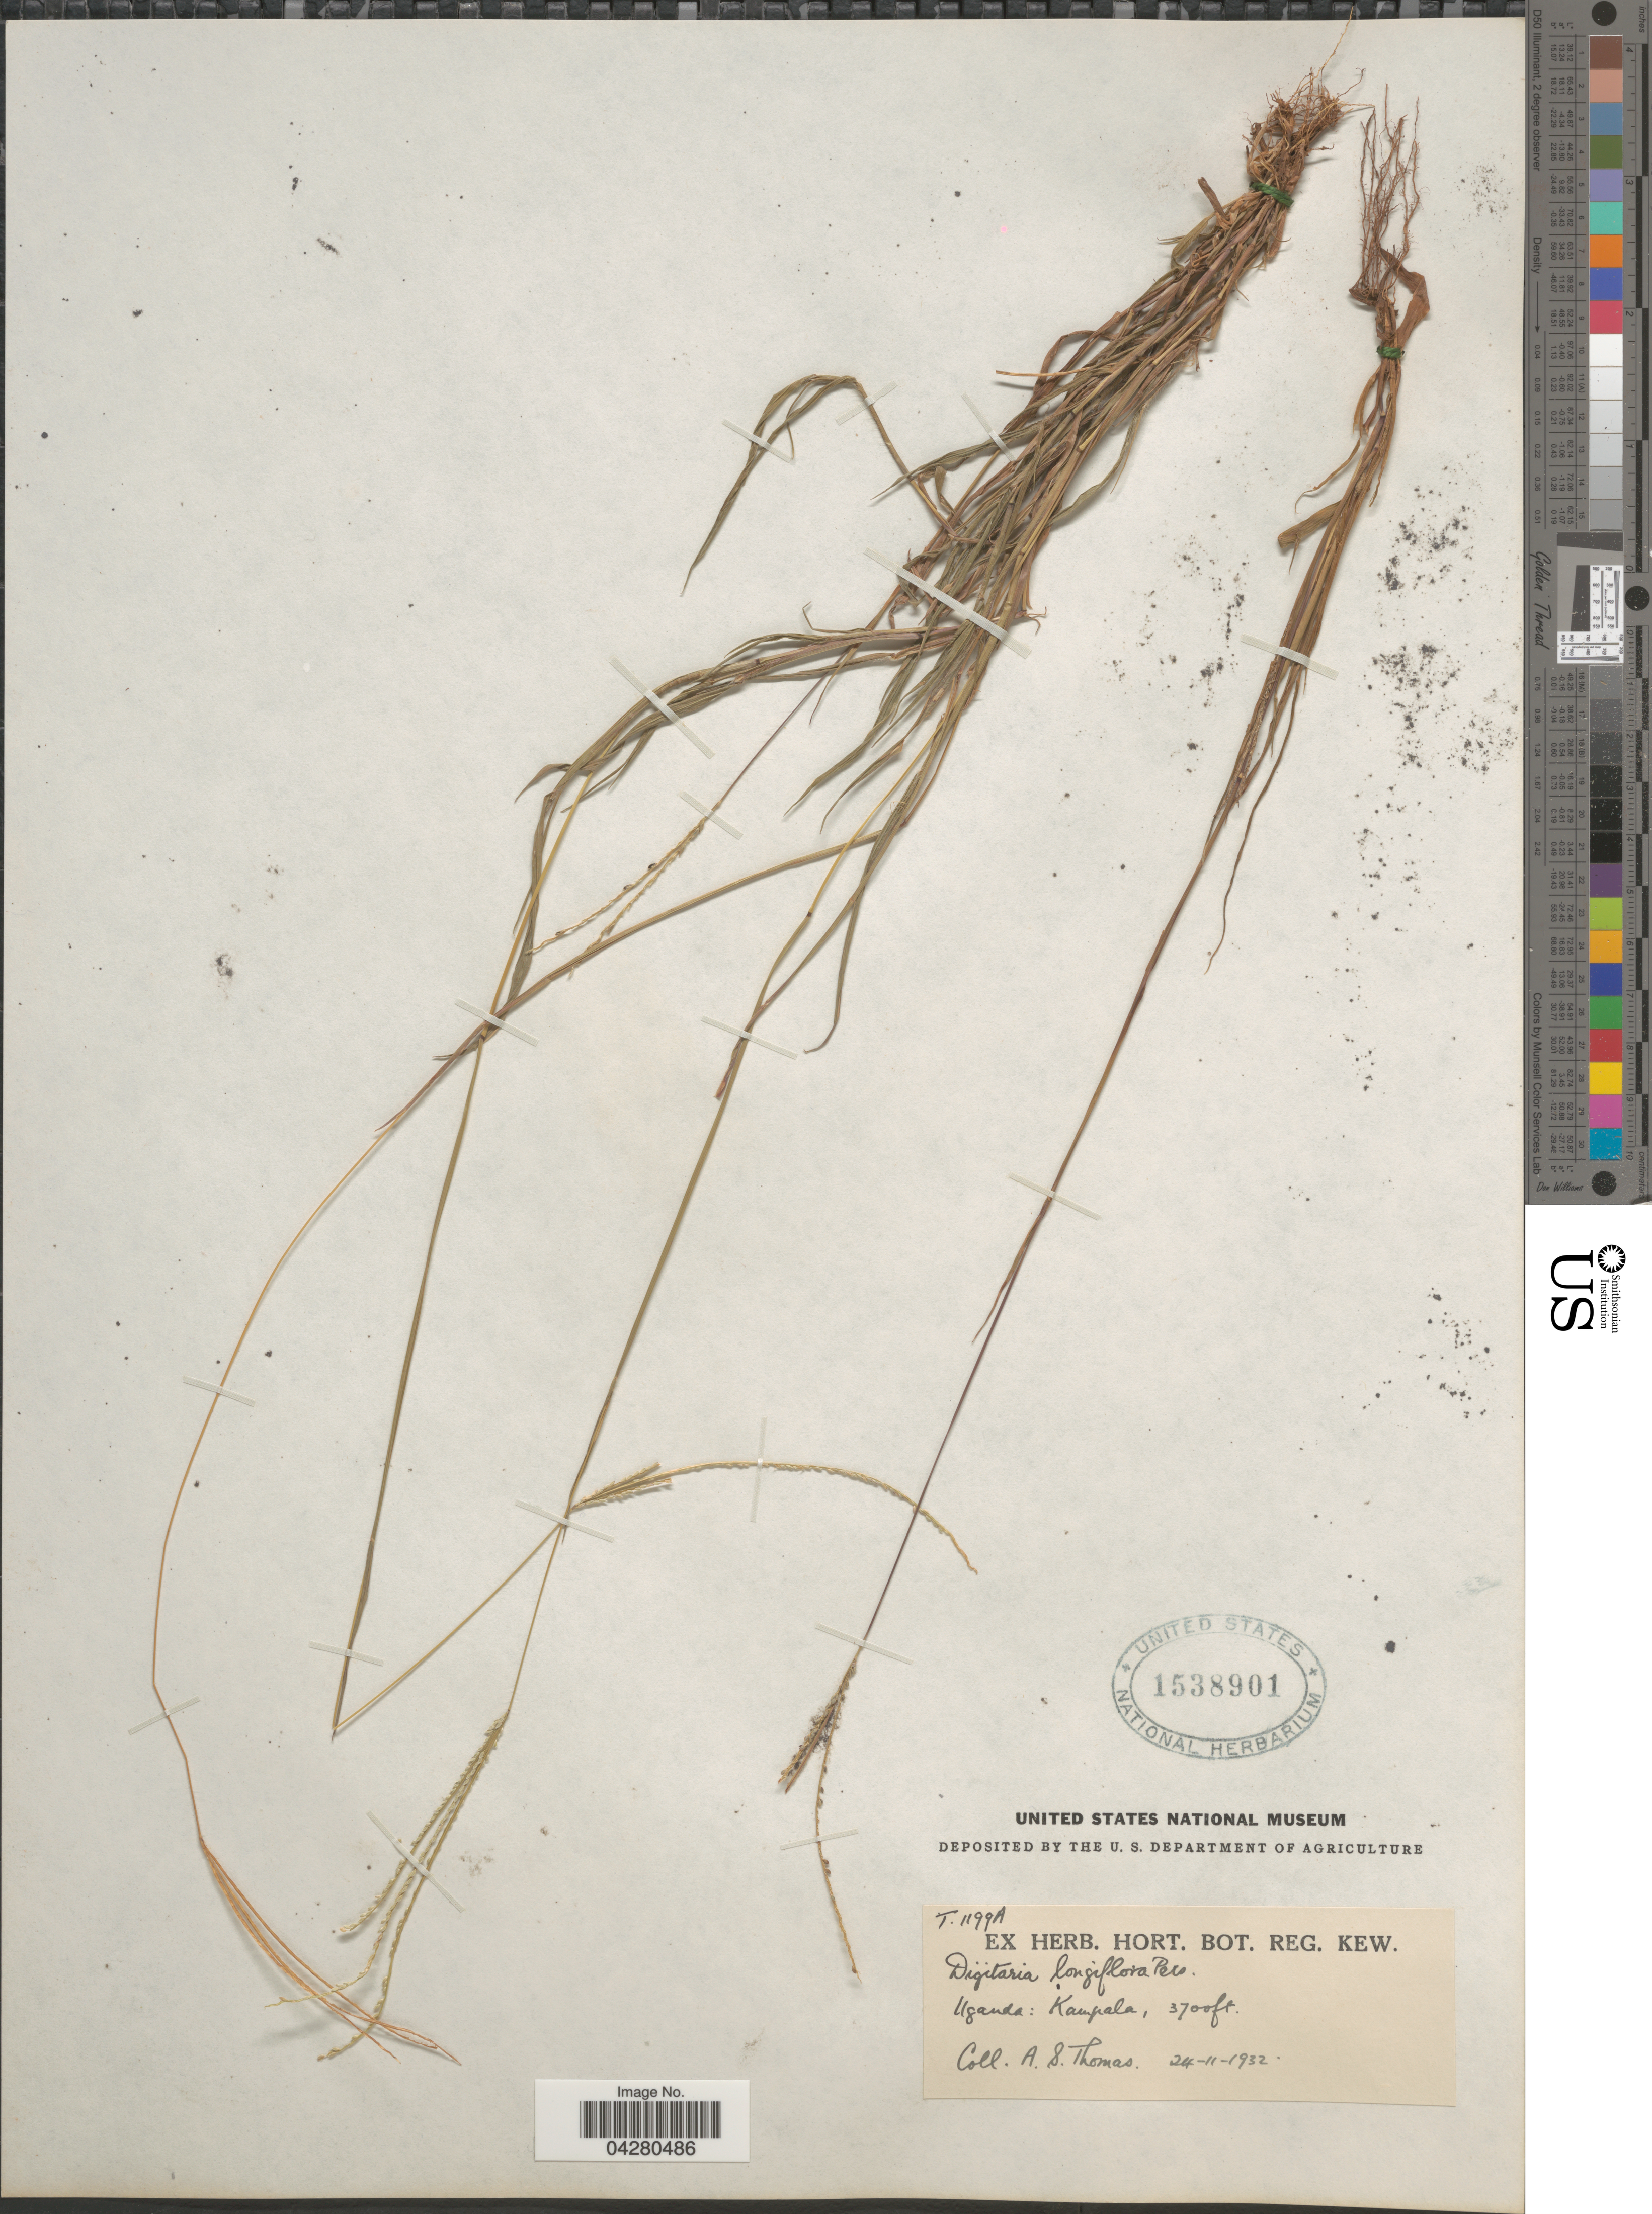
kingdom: Plantae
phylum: Tracheophyta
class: Liliopsida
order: Poales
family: Poaceae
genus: Digitaria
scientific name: Digitaria longiflora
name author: (Retz.) Pers.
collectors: A. Thomas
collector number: T.1199A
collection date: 1932-11-24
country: Uganda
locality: Kampala.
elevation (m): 1128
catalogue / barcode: US 1538901